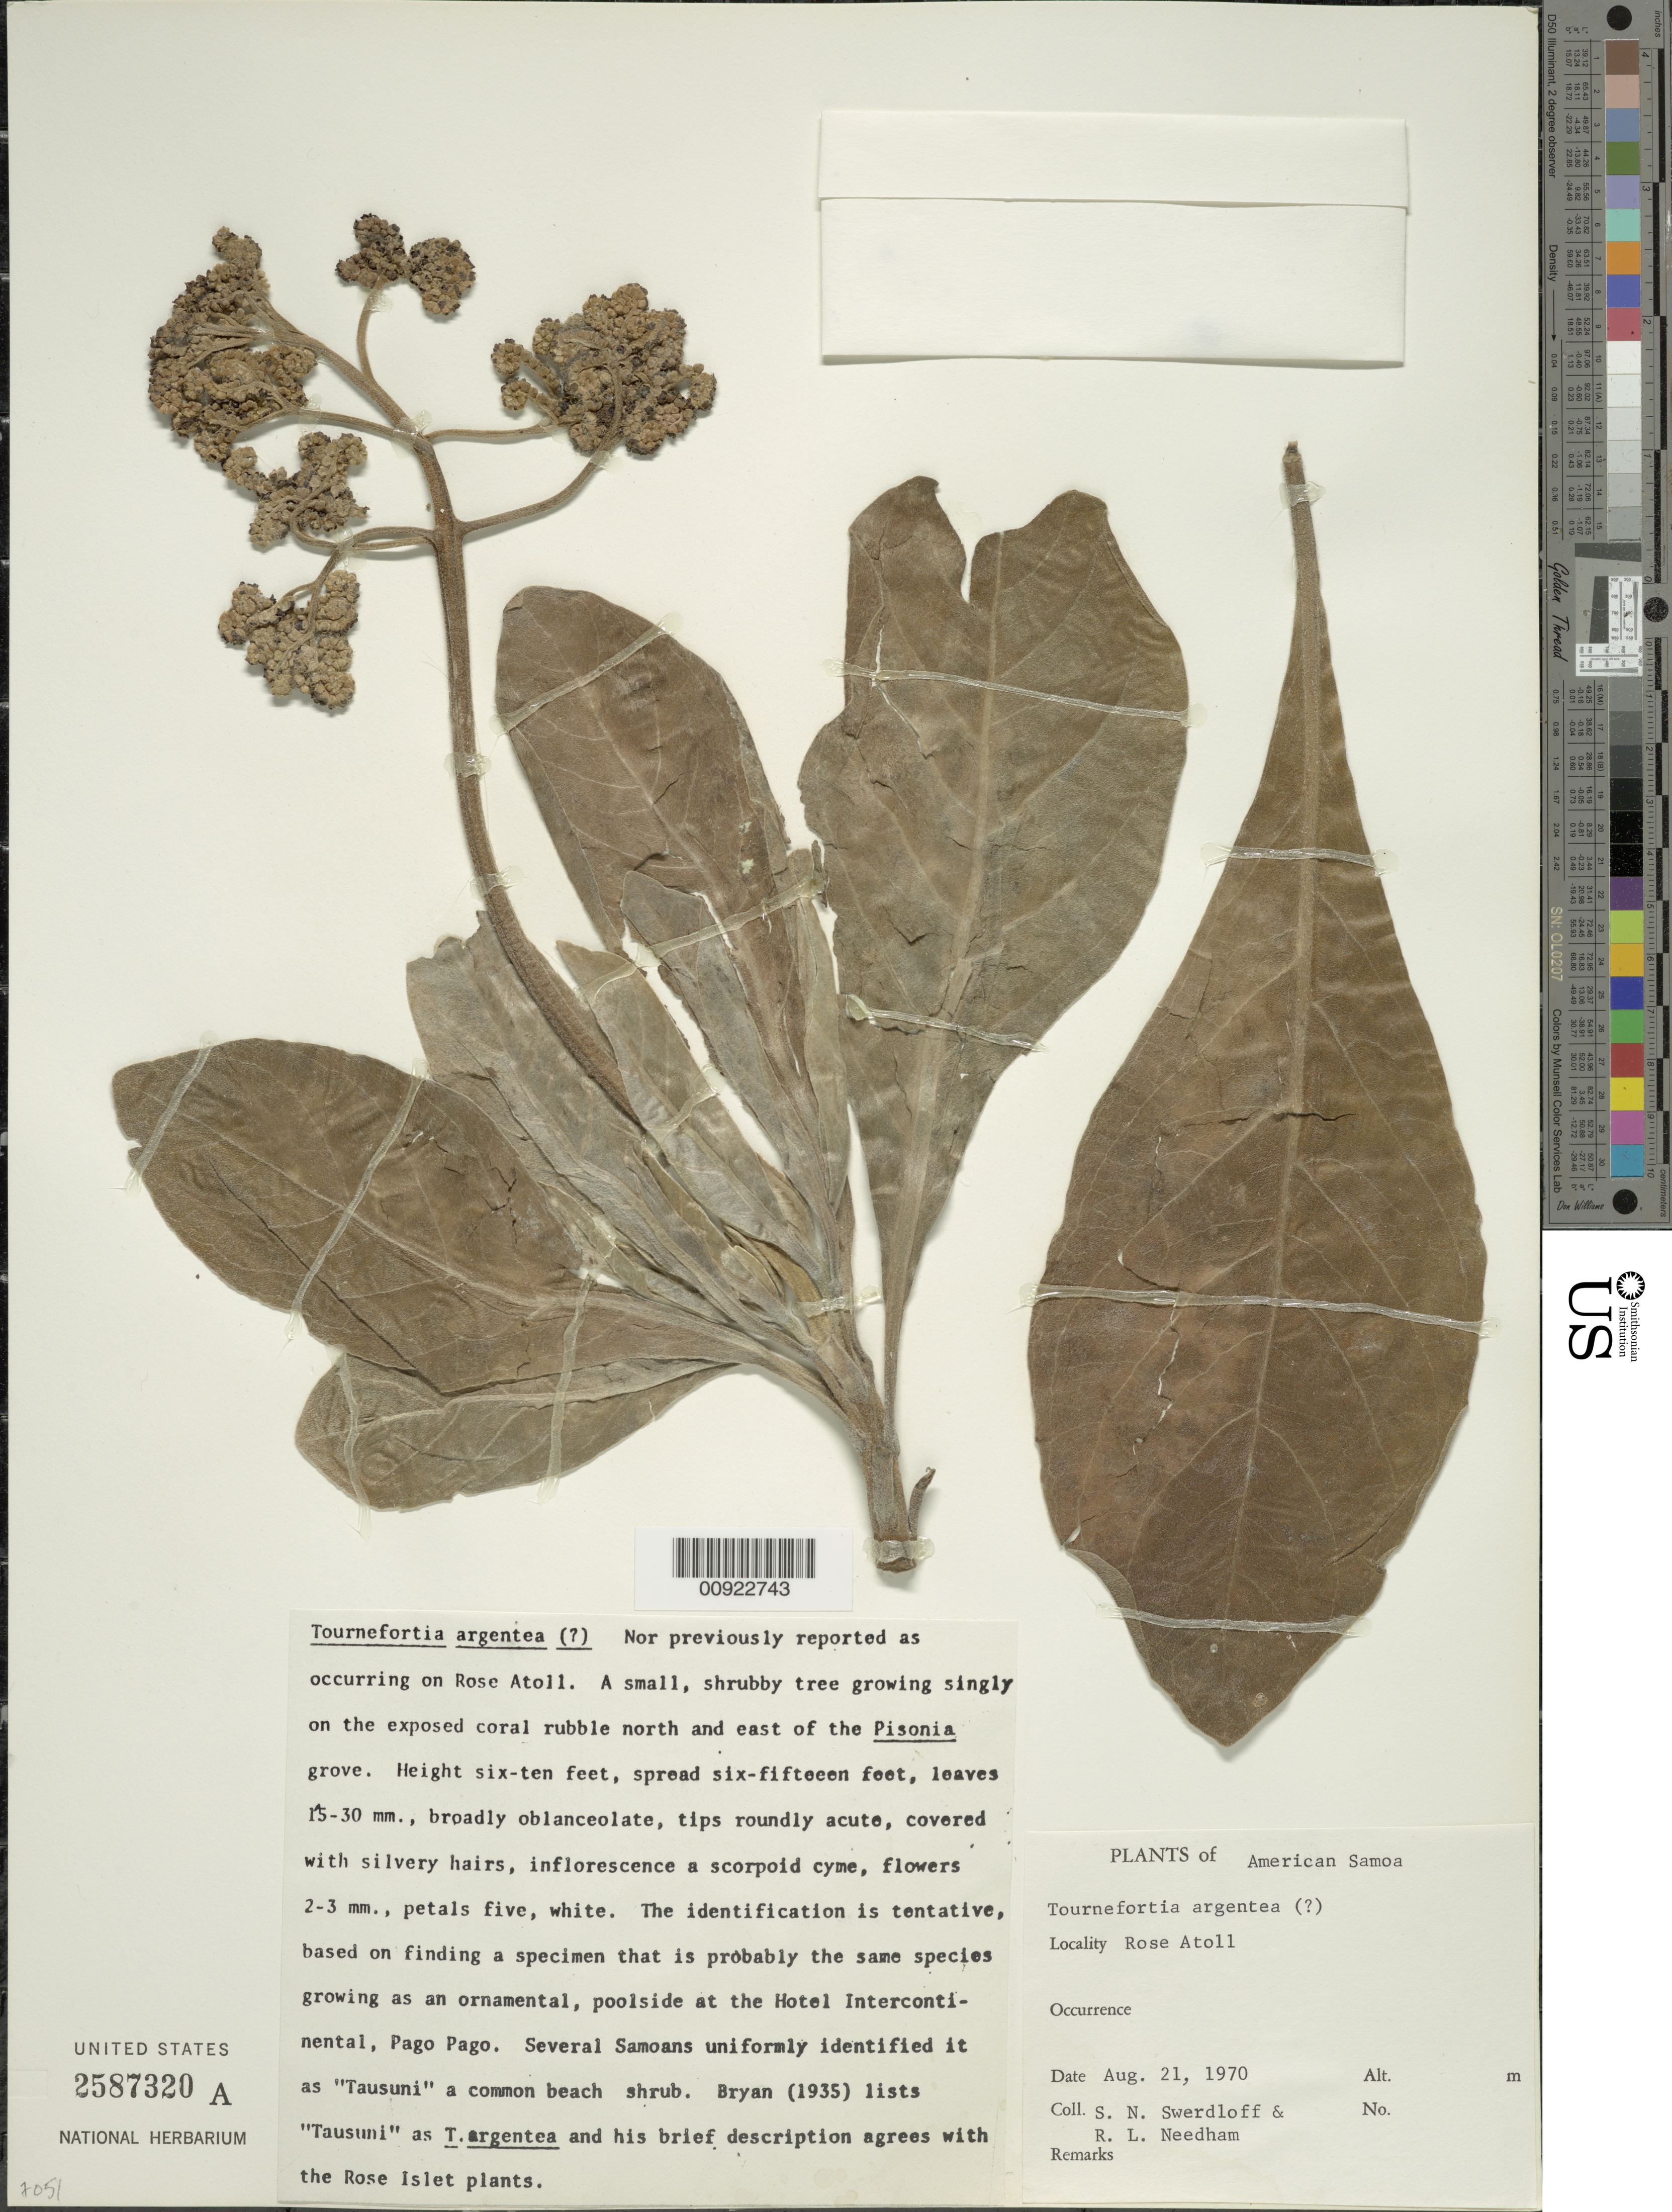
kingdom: Plantae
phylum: Tracheophyta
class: Magnoliopsida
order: Boraginales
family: Heliotropiaceae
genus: Heliotropium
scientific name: Heliotropium arboreum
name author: (Blanco) Mabberley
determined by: Wagner, W. L., (BOT), Smithsonian Institution - National Museum of Natural History (UNITED STATES)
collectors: S.N. Swerdloff & R.L. Needham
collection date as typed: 21 Aug 1970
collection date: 1970-08-21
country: American Samoa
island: Rose Atoll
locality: North and east of Pisonia grove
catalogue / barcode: US 2587320